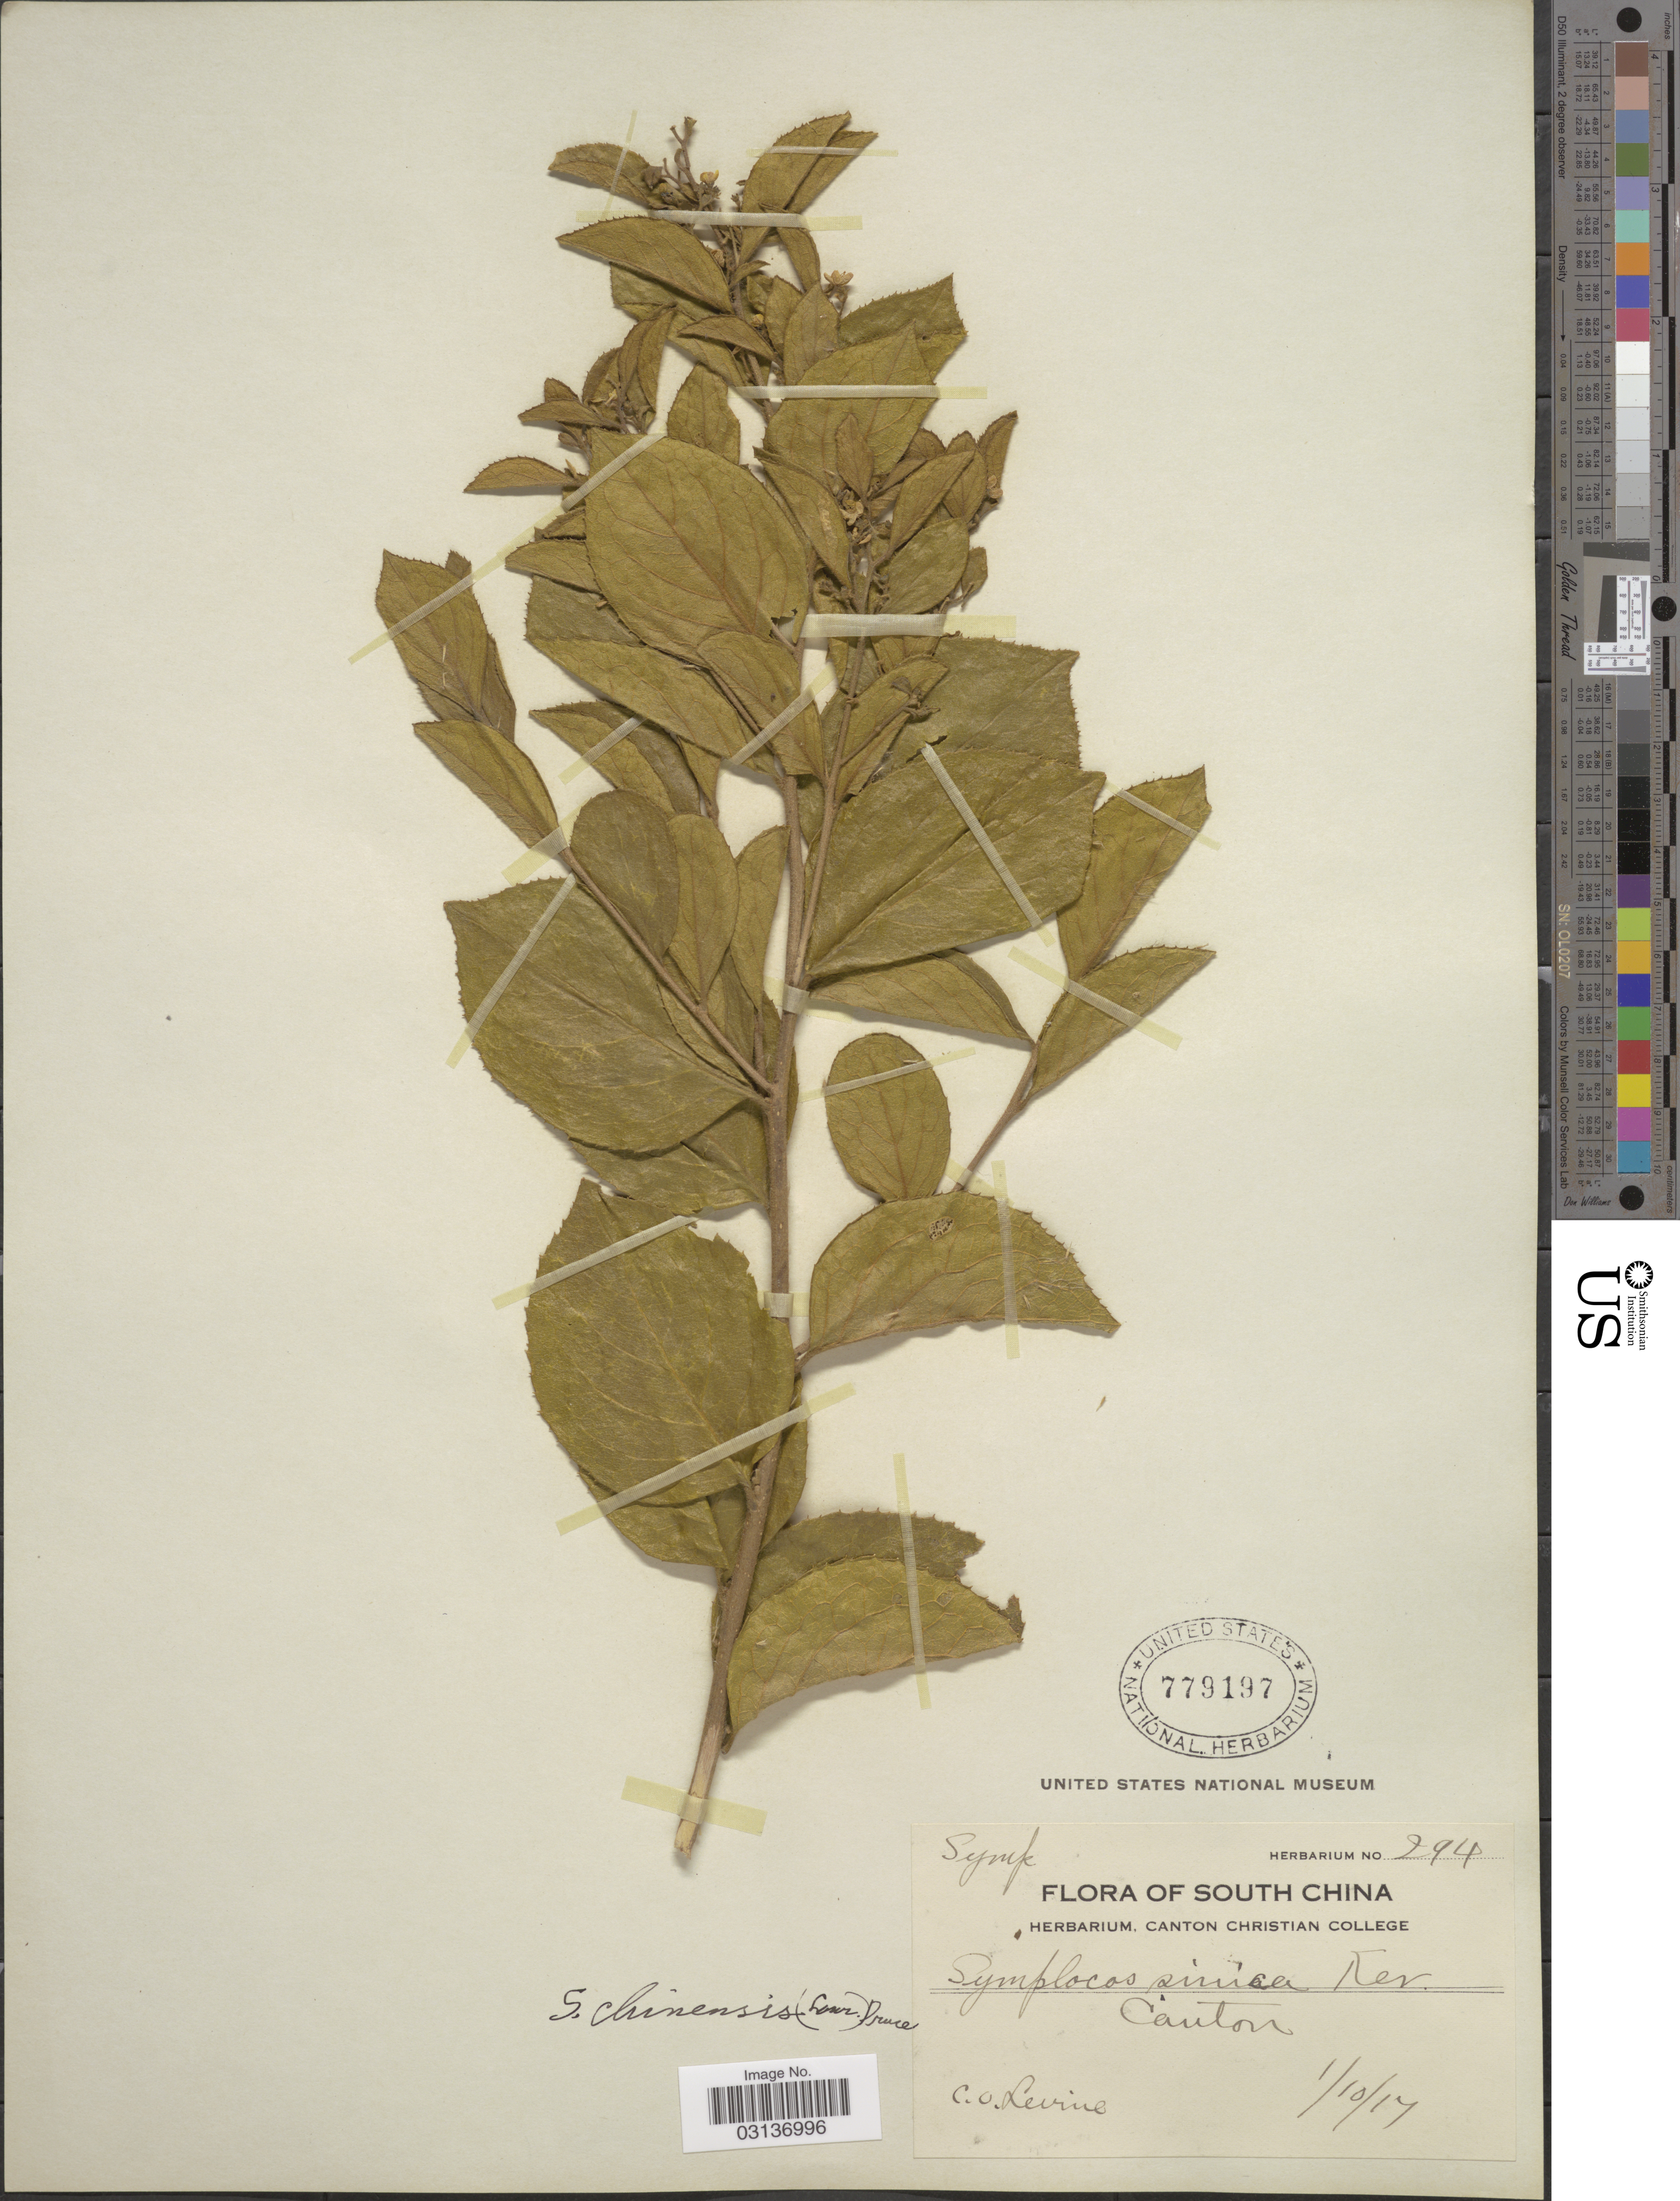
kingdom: Plantae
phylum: Tracheophyta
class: Magnoliopsida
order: Ericales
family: Symplocaceae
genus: Symplocos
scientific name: Symplocos paniculata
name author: Miq.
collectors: C. O. Levine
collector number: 294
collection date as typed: Transcribed d/m/y: 1/10/17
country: China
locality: South China. Canton.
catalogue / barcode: US 779197